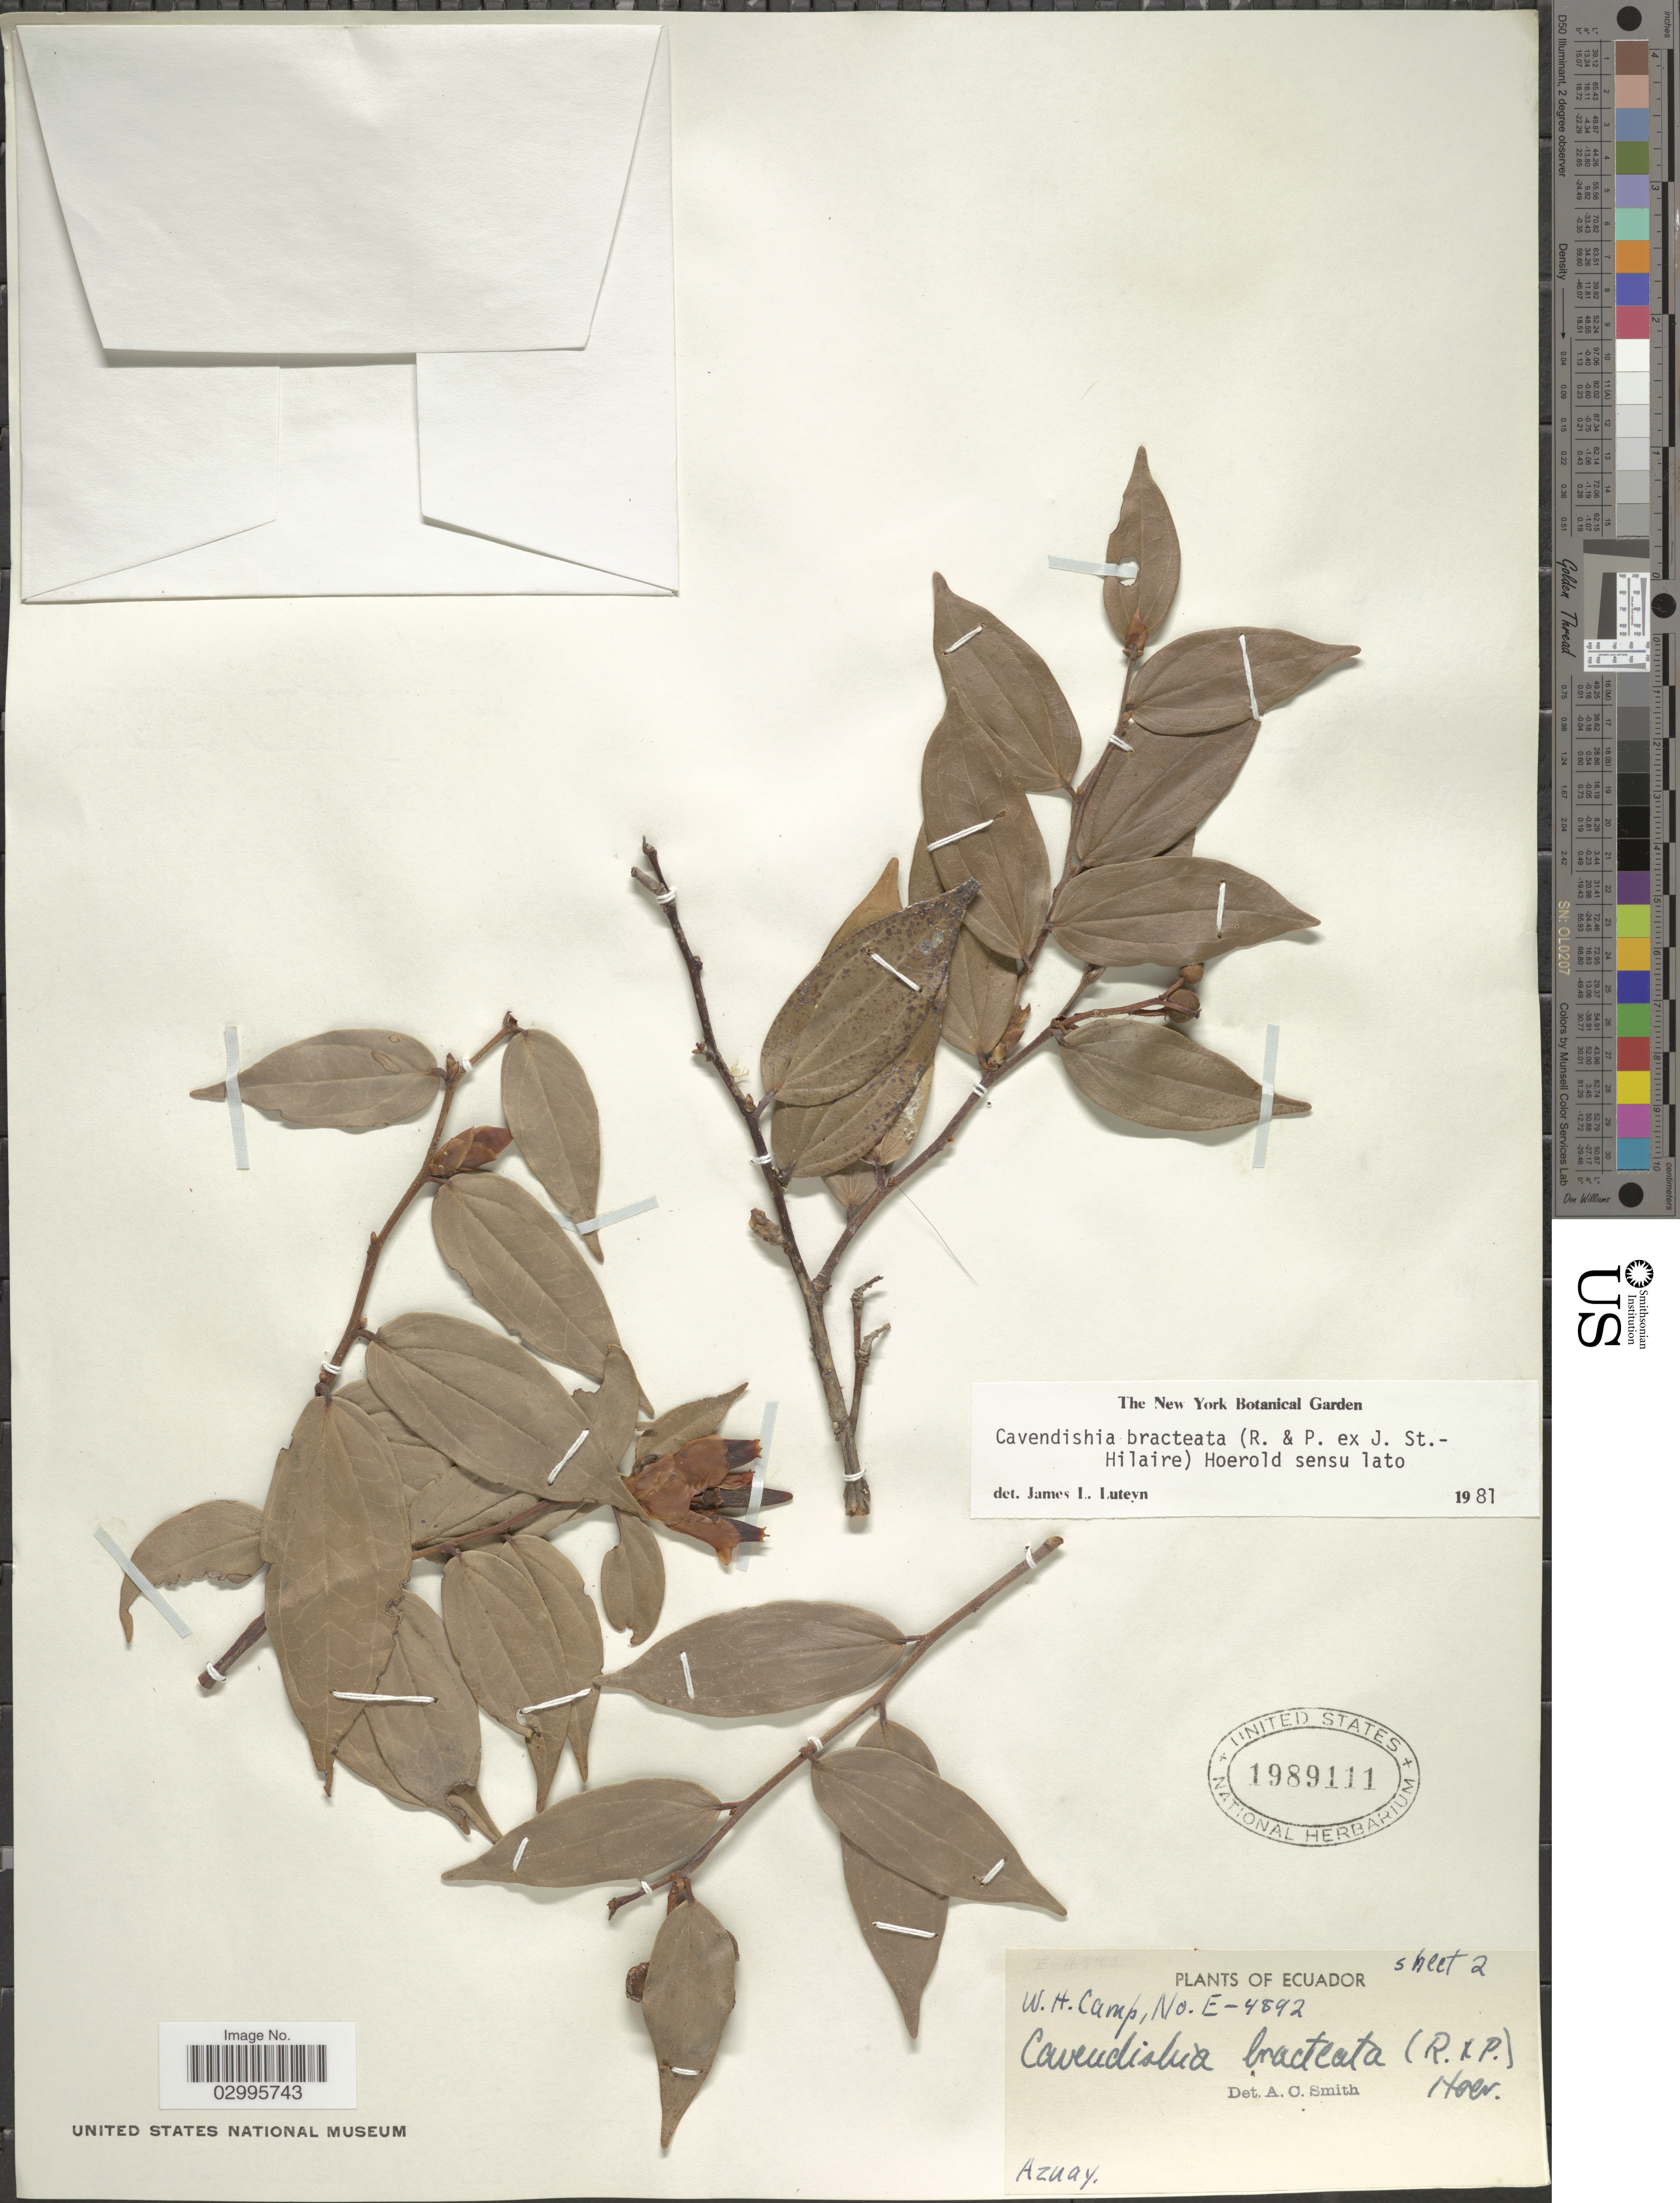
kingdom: Plantae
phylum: Tracheophyta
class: Magnoliopsida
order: Ericales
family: Ericaceae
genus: Cavendishia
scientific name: Cavendishia bracteata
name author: (Ruiz & Pav. ex J. St.-Hil.) Hoerold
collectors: W. H. Camp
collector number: E-4892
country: Ecuador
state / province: Azuay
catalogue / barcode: US 1989111